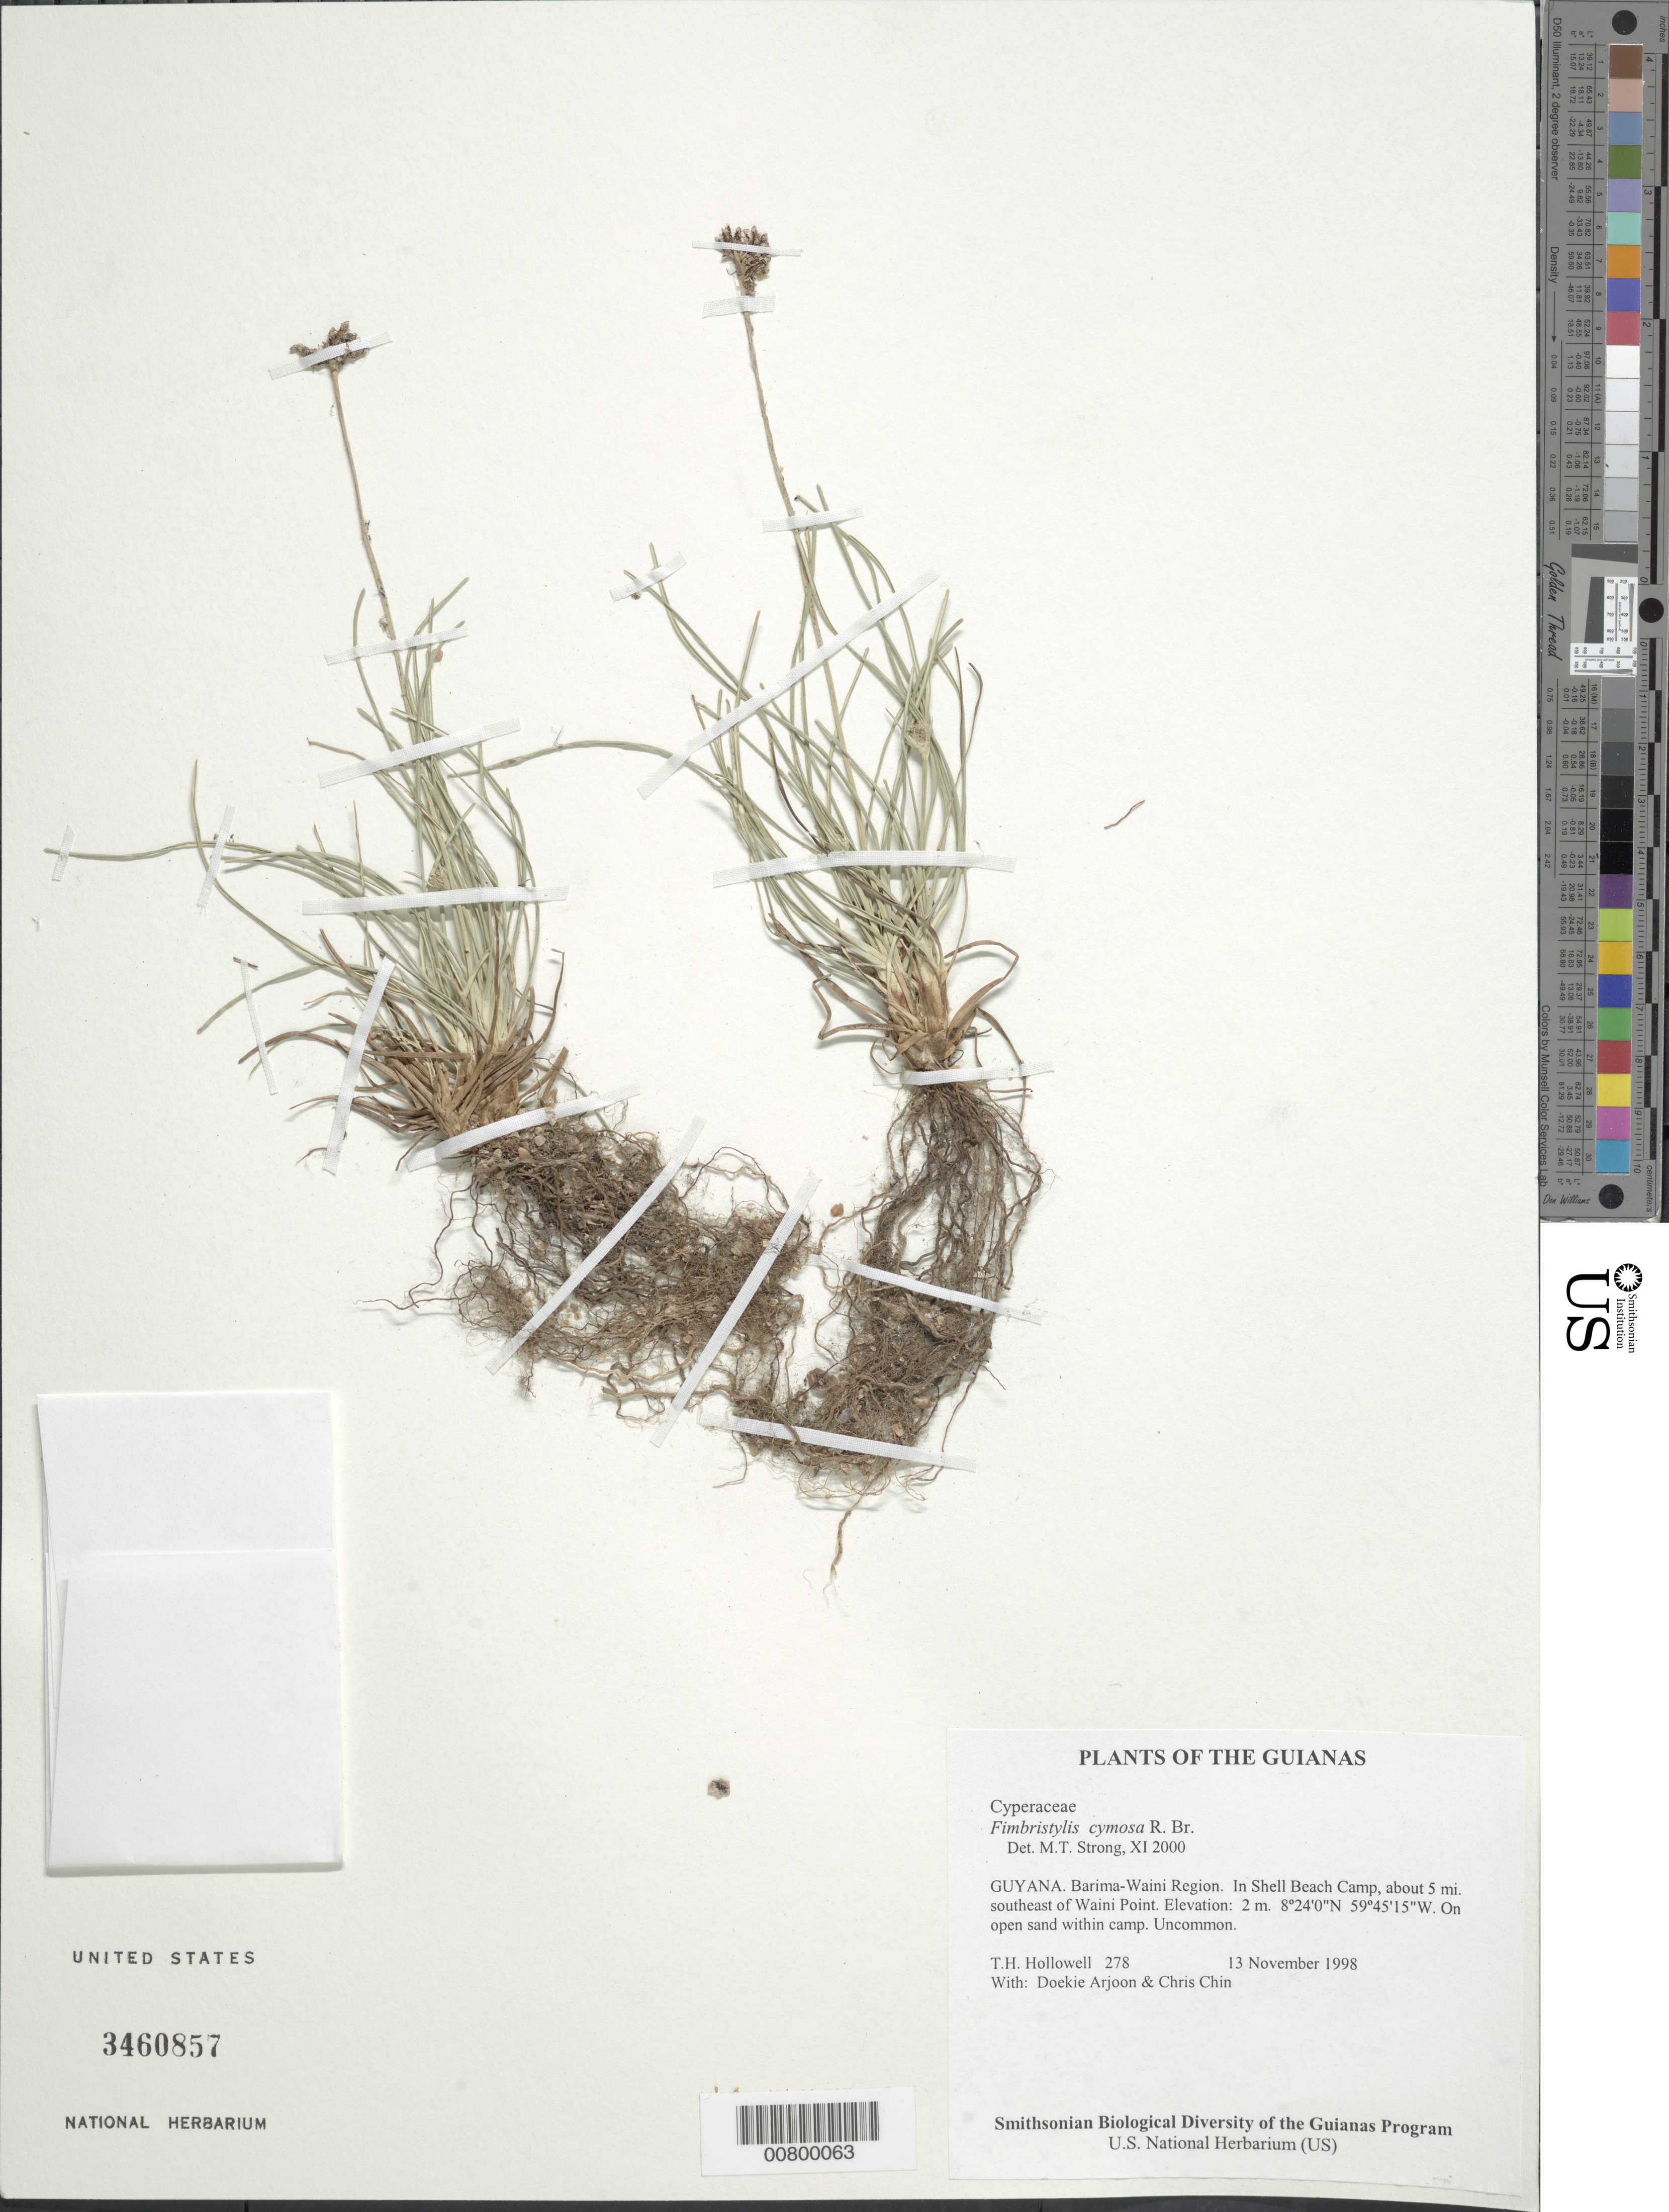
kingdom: Plantae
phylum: Tracheophyta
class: Liliopsida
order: Poales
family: Cyperaceae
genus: Fimbristylis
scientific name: Fimbristylis cymosa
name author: R. Br.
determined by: Strong, M. T., (US), Smithsonian Institution - National Museum of Natural History (UNITED STATES)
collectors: T. Hollowell, D. Arjoon & C. Chin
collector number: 278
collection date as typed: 13 November 1998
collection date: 1998-11-13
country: Guyana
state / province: Barima-Waini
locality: In Shell Beach Camp, about 5 mi. southeast of Waini Point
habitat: On open sand within camp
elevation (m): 2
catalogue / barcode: US 3460857